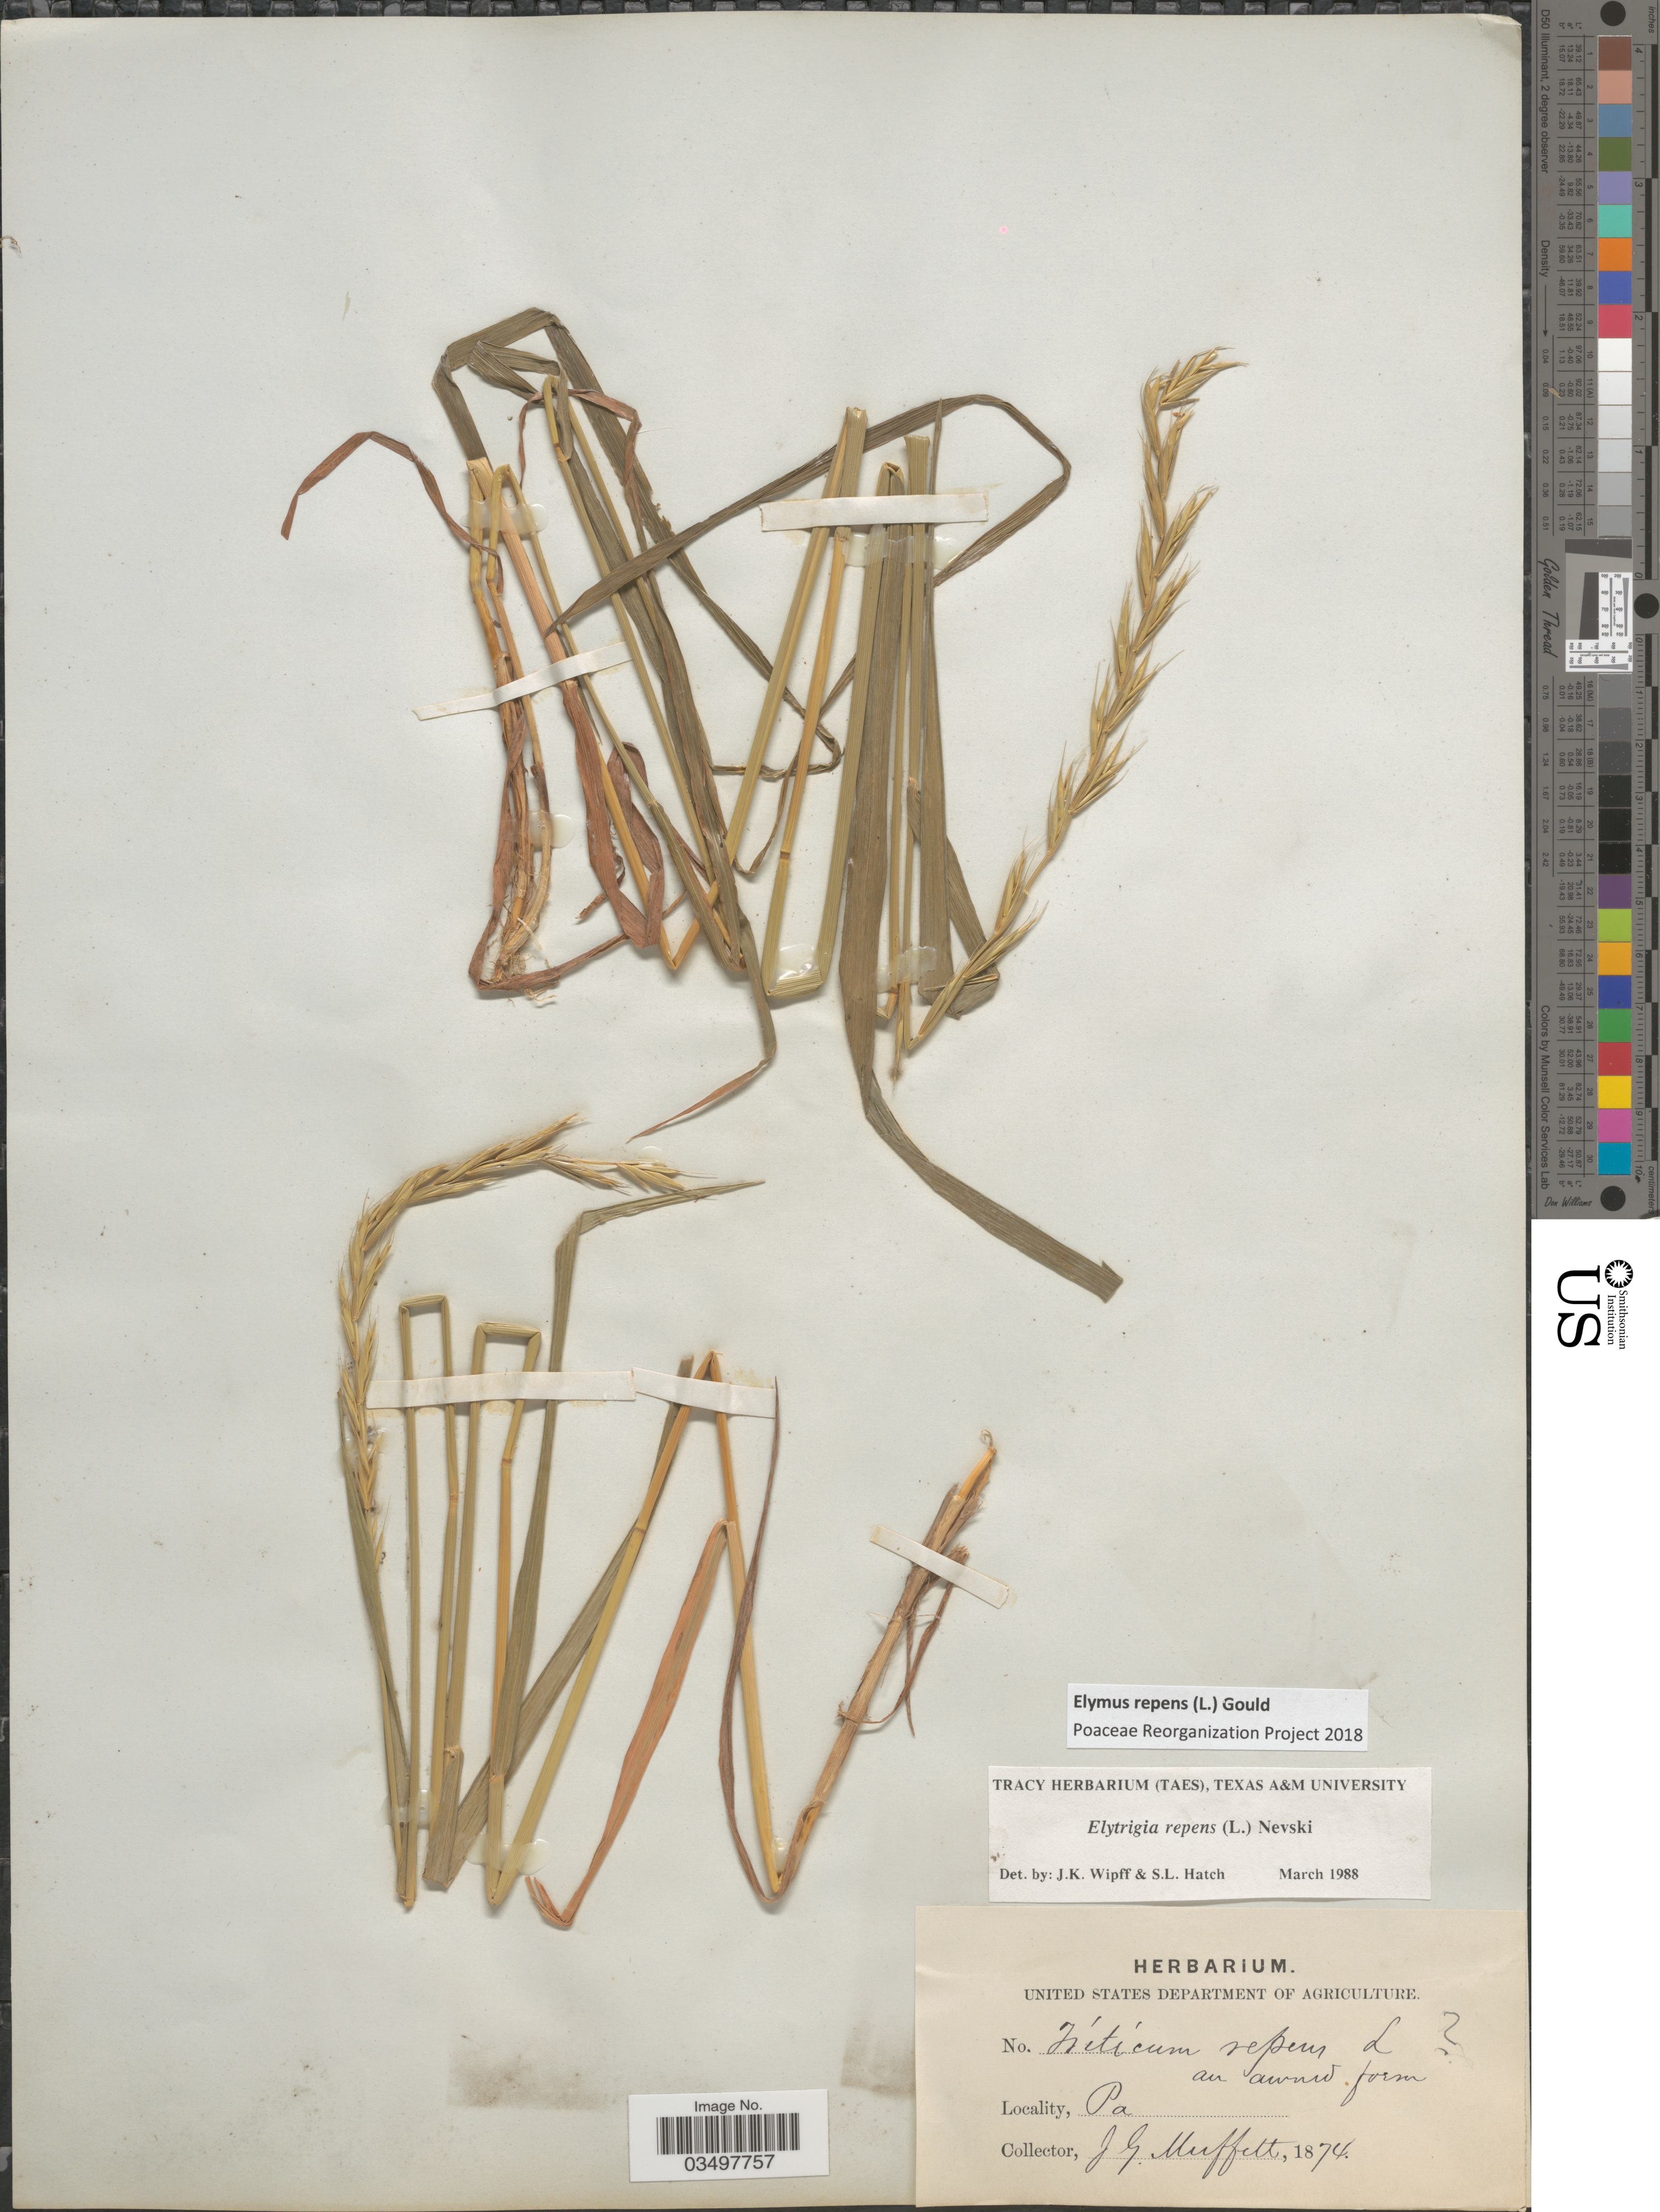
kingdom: Plantae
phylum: Tracheophyta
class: Liliopsida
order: Poales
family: Poaceae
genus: Elymus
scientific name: Elymus repens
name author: (L.) Gould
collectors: J. Muffett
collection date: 1874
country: United States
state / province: Pennsylvania